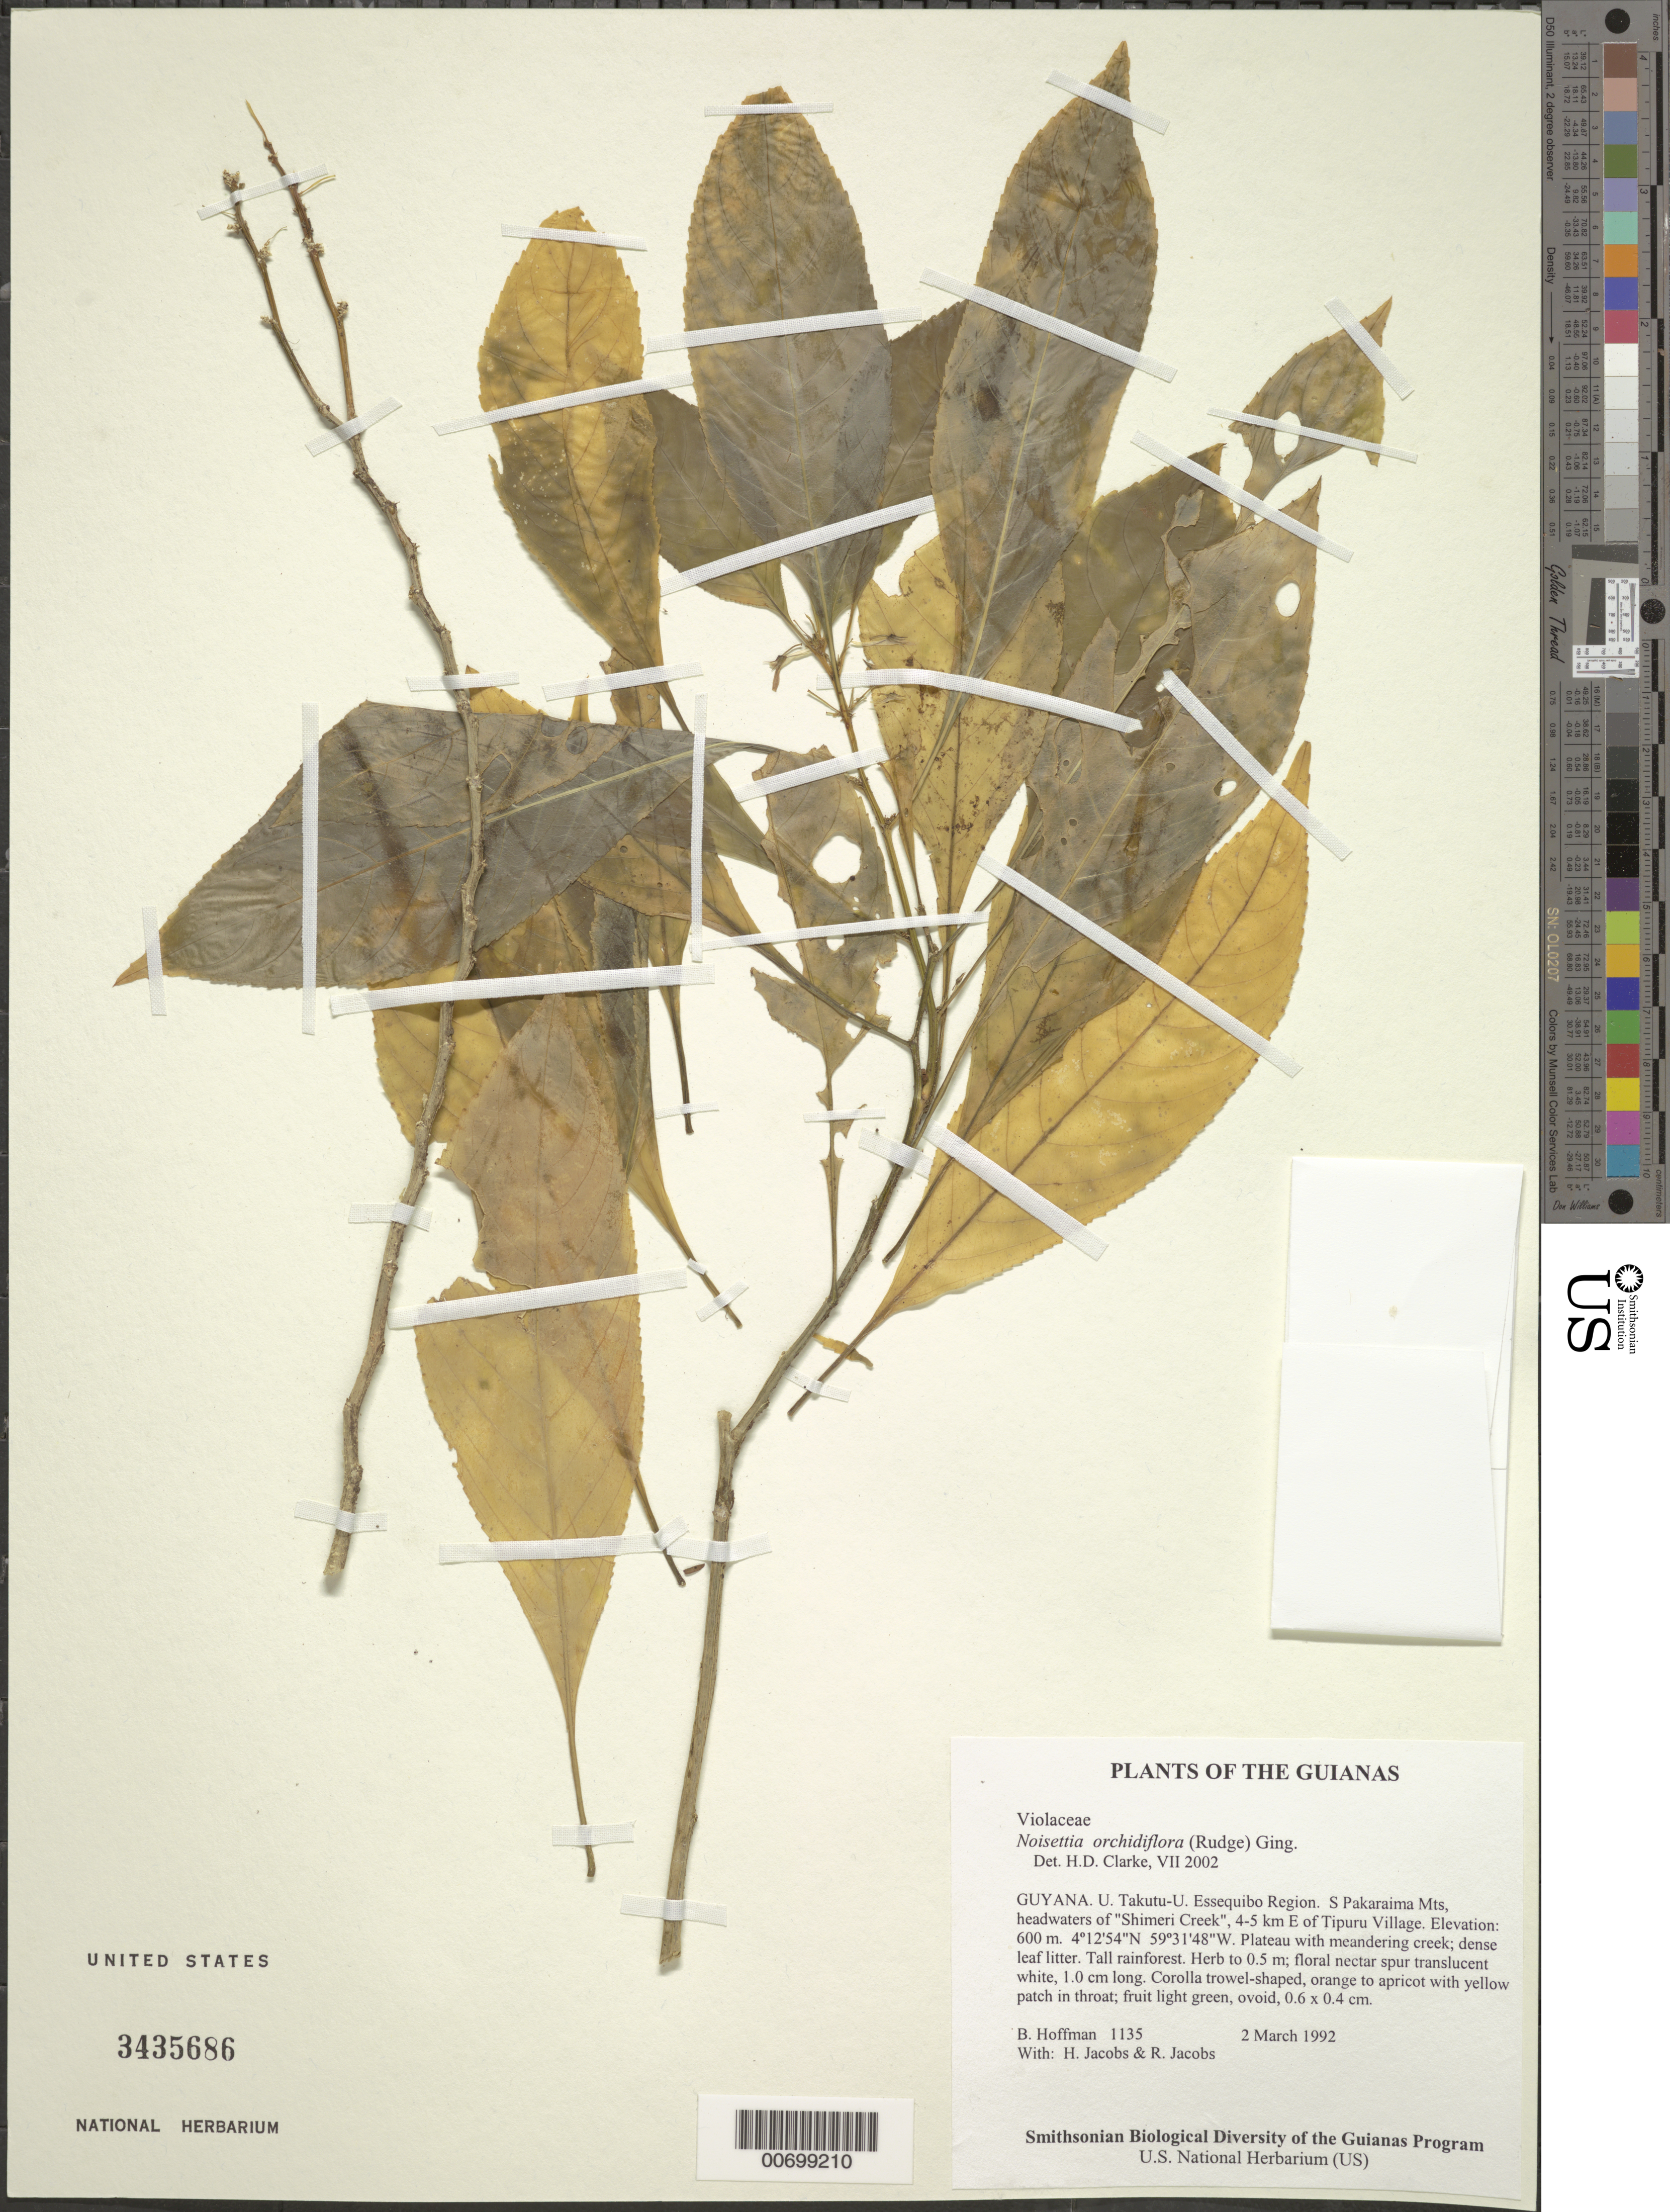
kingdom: Plantae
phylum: Tracheophyta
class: Magnoliopsida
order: Malpighiales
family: Violaceae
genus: Noisettia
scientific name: Noisettia orchidiflora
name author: (Rudge) Ging.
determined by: Clarke, H. D., University of North Carolina (Asheville)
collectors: B. Hoffman, H. Jacobs & R. Jacobs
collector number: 1135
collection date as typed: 2 March 1992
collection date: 1992-03-02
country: Guyana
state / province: U. Takutu-U. Essequibo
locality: S Pakaraima Mts, headwaters of "Shimeri Creek", 4-5 km E of Tipuru Village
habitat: Plateau with meandering creek; dense leaf litter. Tall rainforest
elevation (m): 600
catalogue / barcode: US 3435686